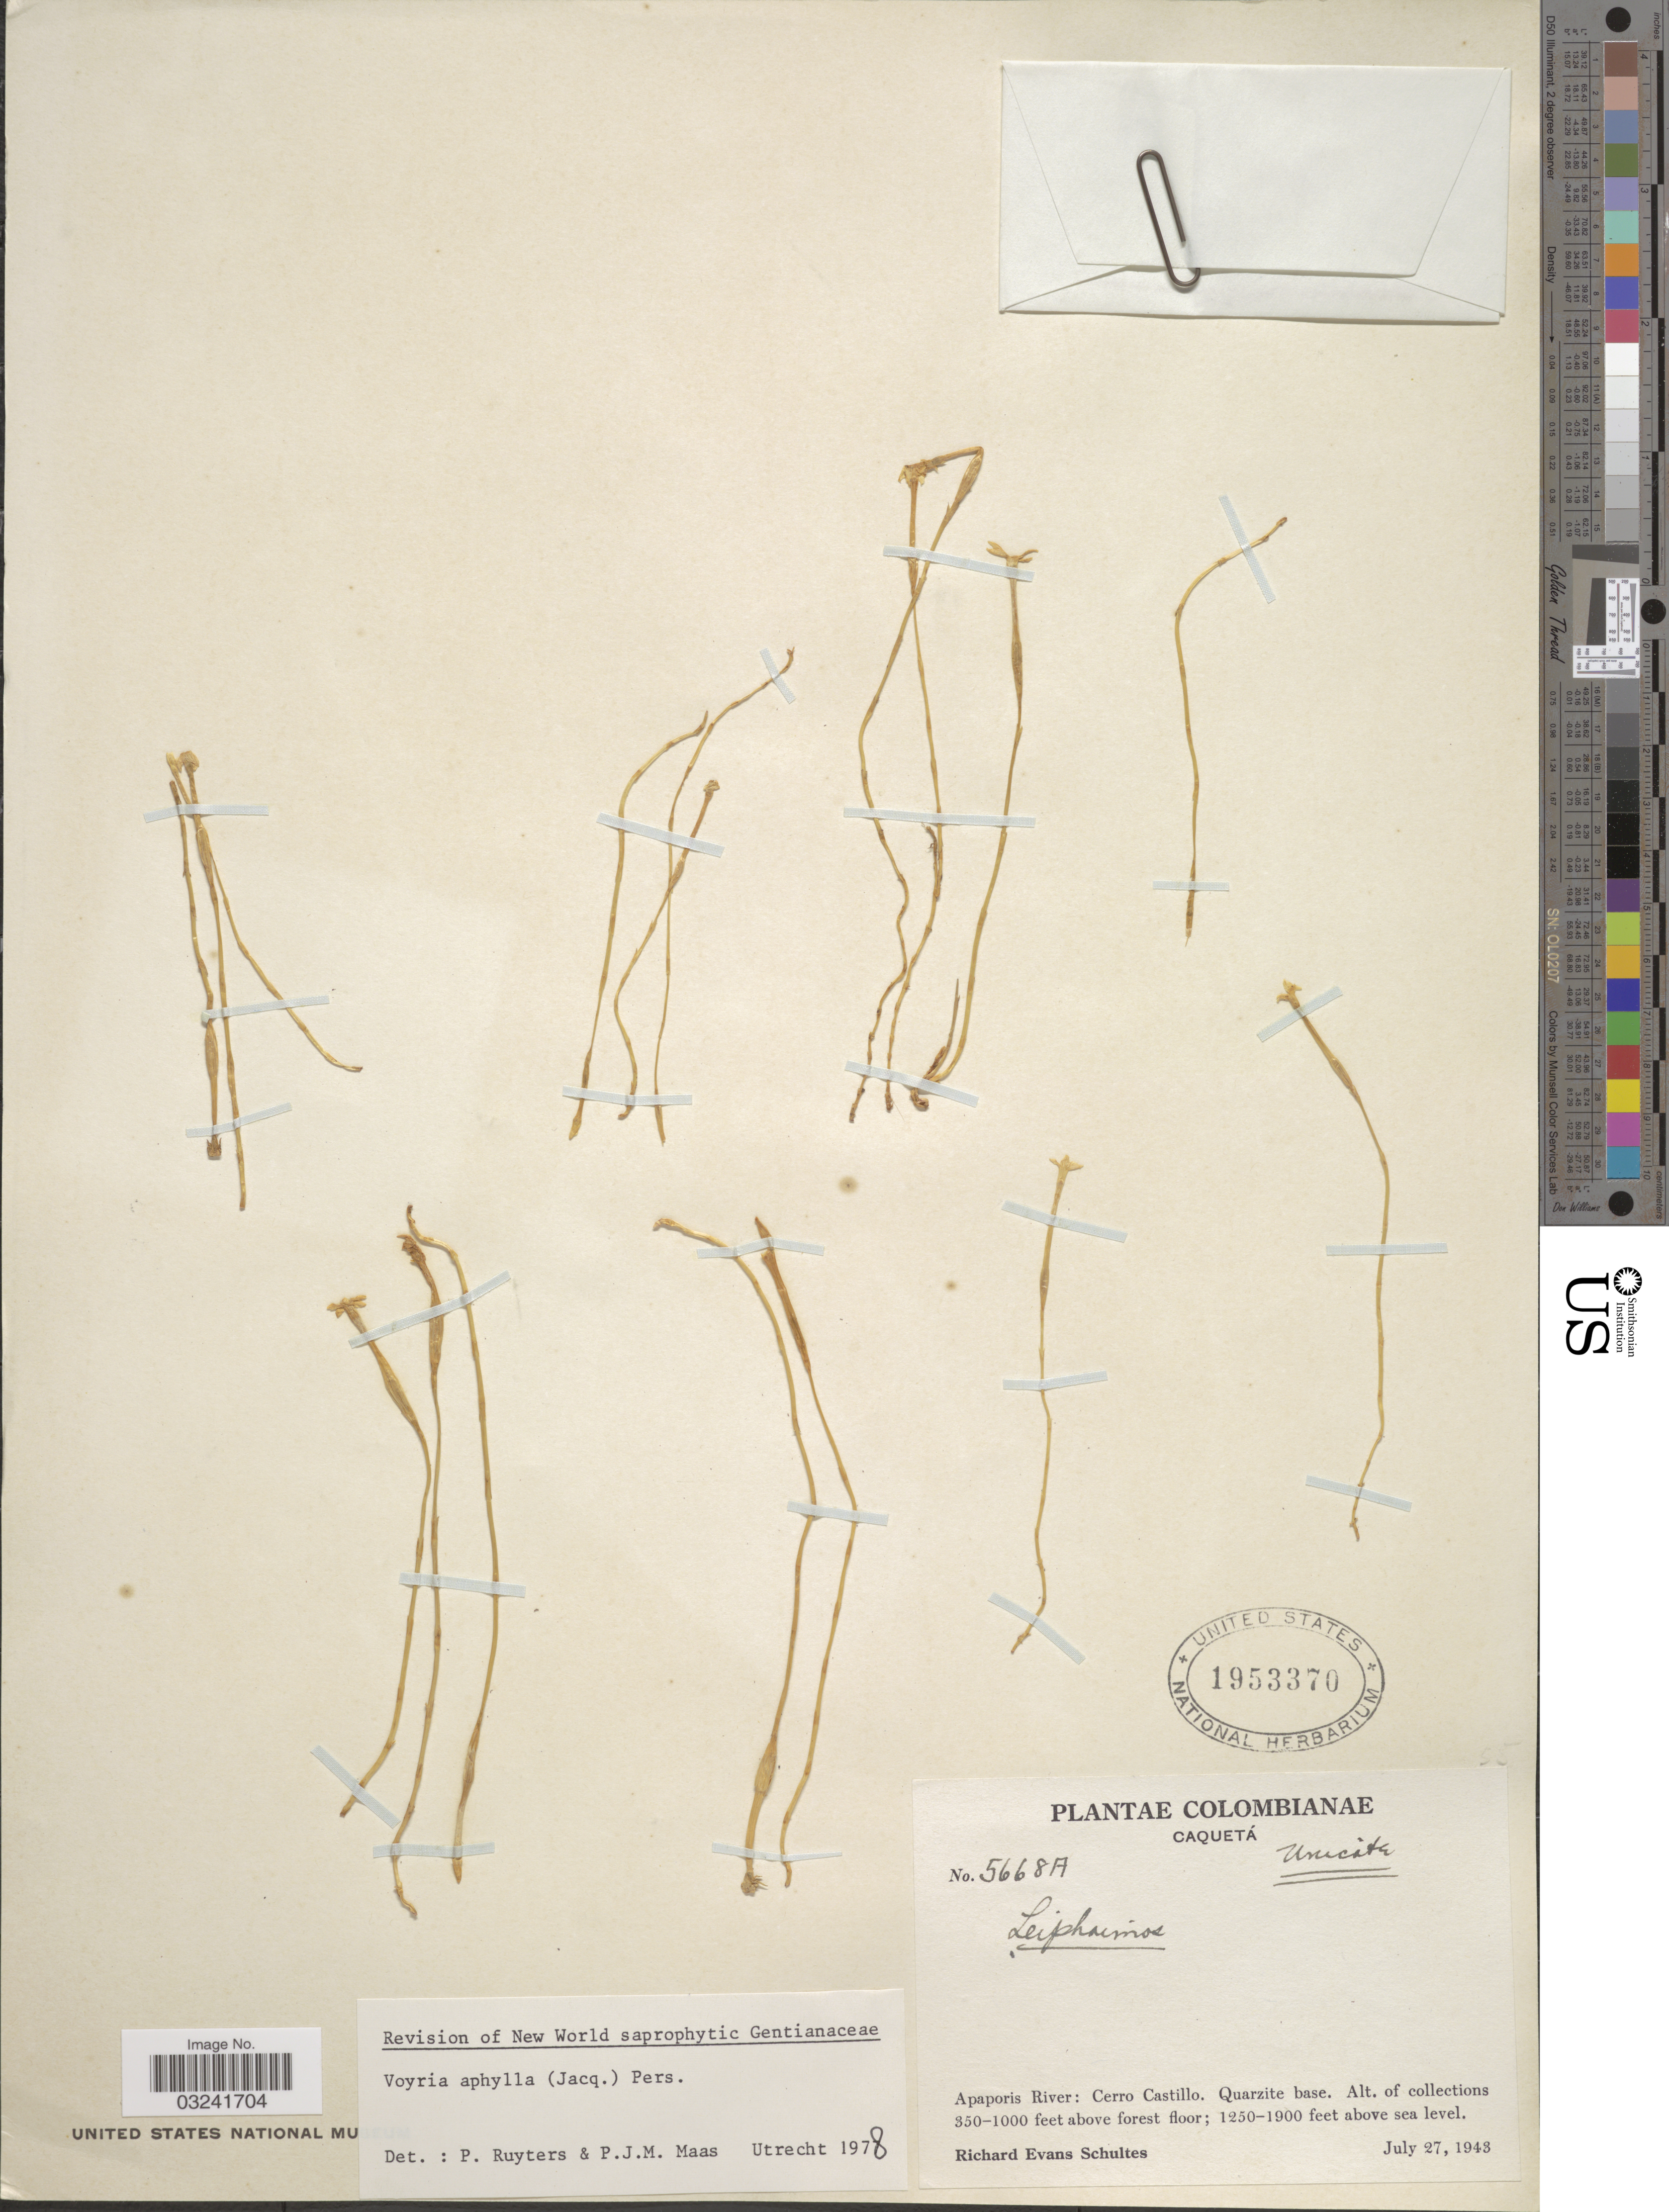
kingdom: Plantae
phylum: Tracheophyta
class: Magnoliopsida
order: Gentianales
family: Gentianaceae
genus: Voyria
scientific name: Voyria aphylla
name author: (Jacq.) Pers.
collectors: R. E. Schultes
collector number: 5668A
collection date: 1943-07-27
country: Colombia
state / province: Caquetá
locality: Apaporis River: Cerro Castillo. Quarzite base.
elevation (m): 381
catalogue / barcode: US 1953370